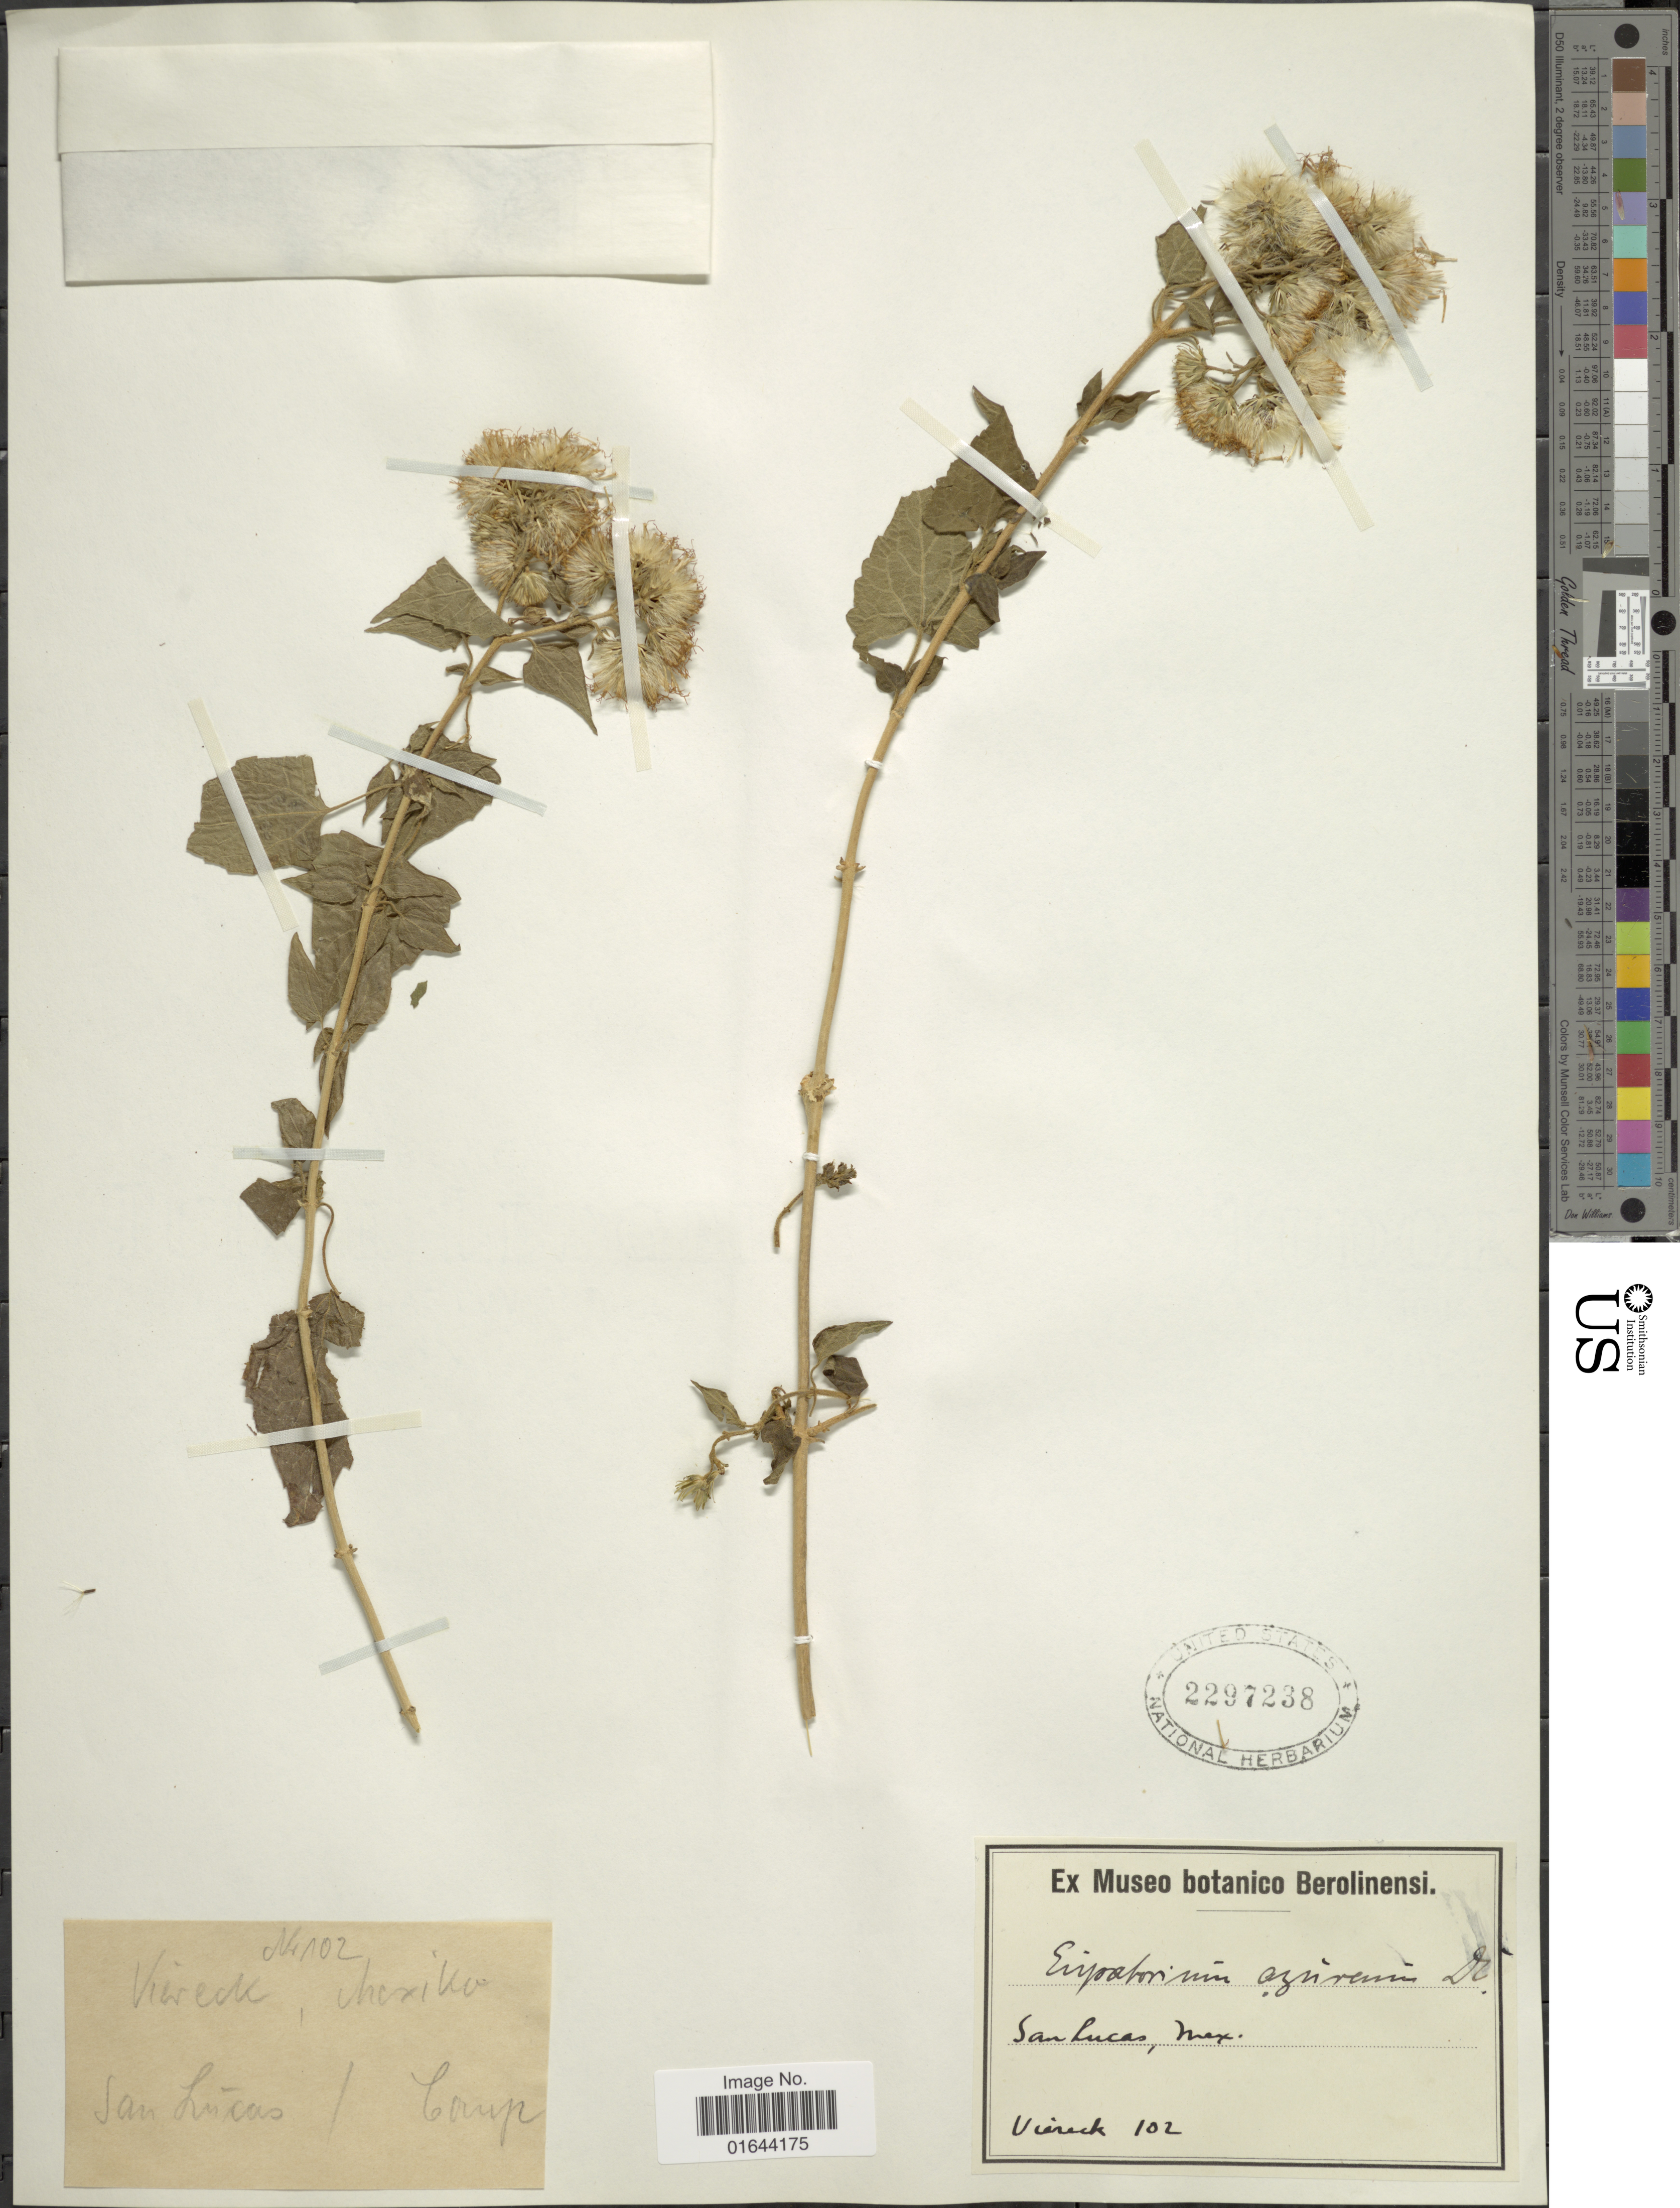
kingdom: Plantae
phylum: Tracheophyta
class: Magnoliopsida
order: Asterales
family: Asteraceae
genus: Tamaulipa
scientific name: Tamaulipa azurea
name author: (DC.) R.M. King & H. Rob.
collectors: -. Viereck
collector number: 102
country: Mexico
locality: San Lucas, Mex.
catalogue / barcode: US 2297238